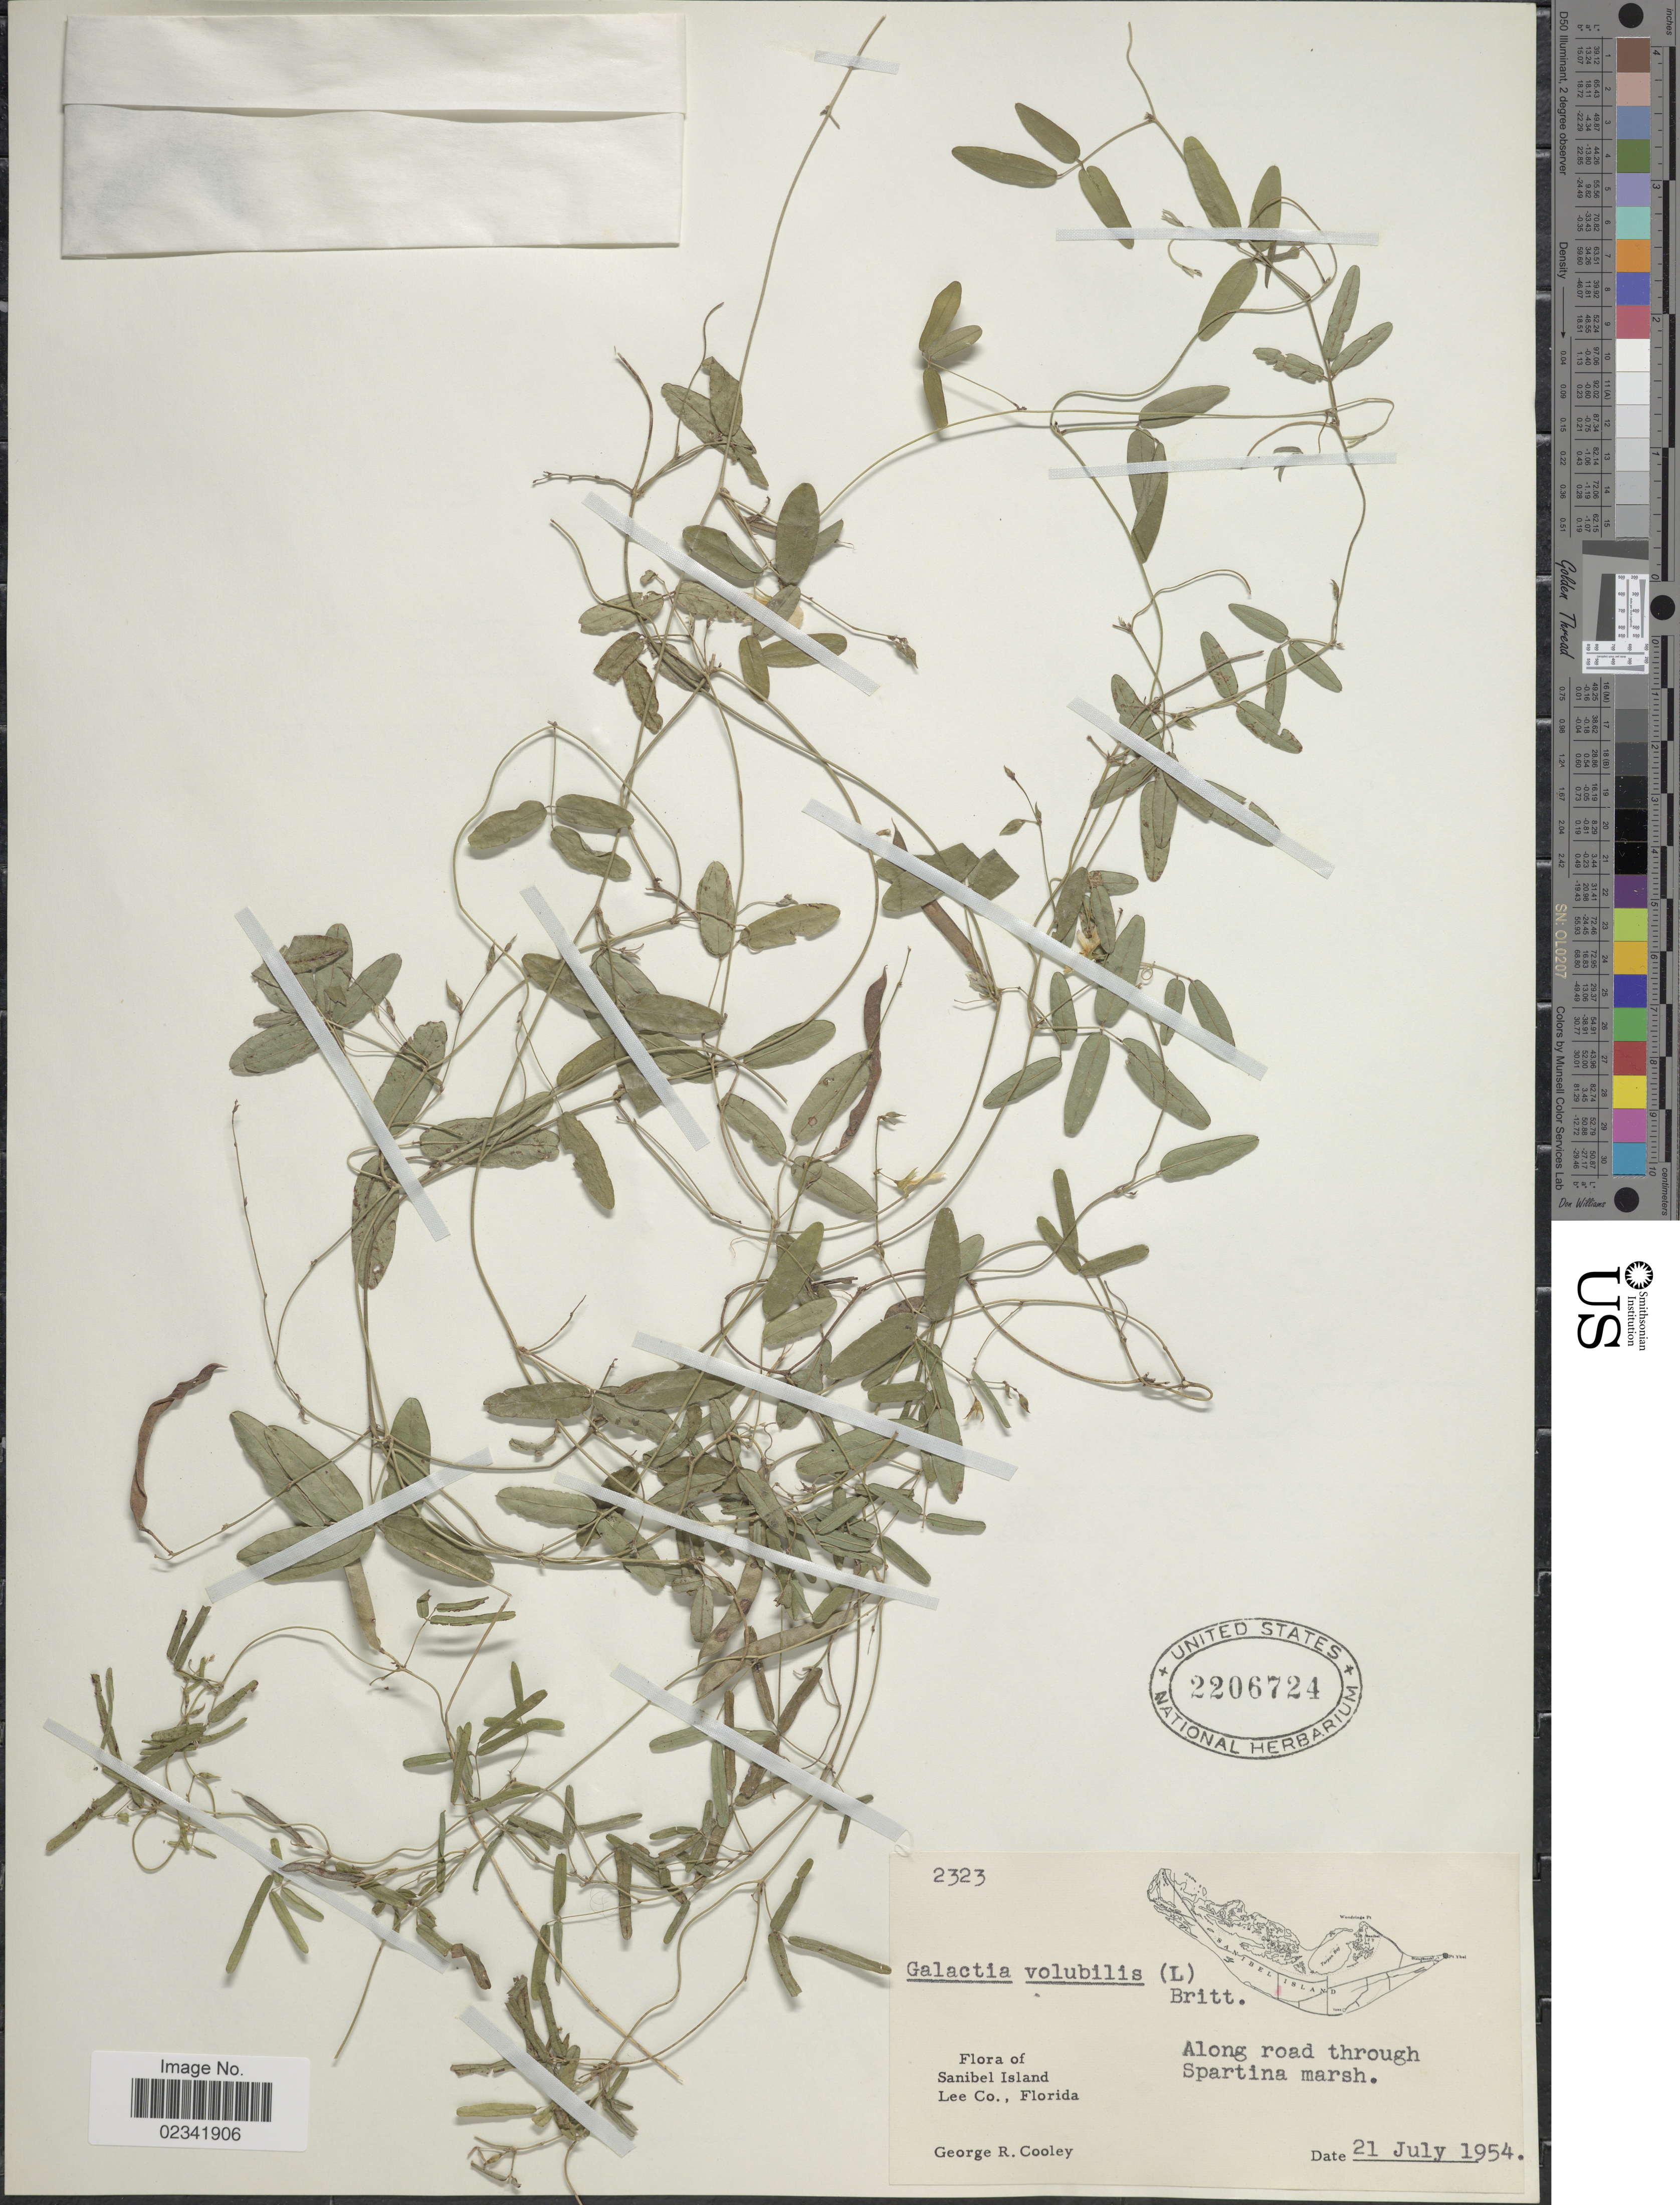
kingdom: Plantae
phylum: Tracheophyta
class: Magnoliopsida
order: Fabales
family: Fabaceae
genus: Galactia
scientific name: Galactia volubilis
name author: (L.) Britton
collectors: G. R. Cooley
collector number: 2323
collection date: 1954-07-21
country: United States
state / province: Florida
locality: Sanibel Island, Lee Co., Florida, Along road through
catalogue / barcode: US 2206724